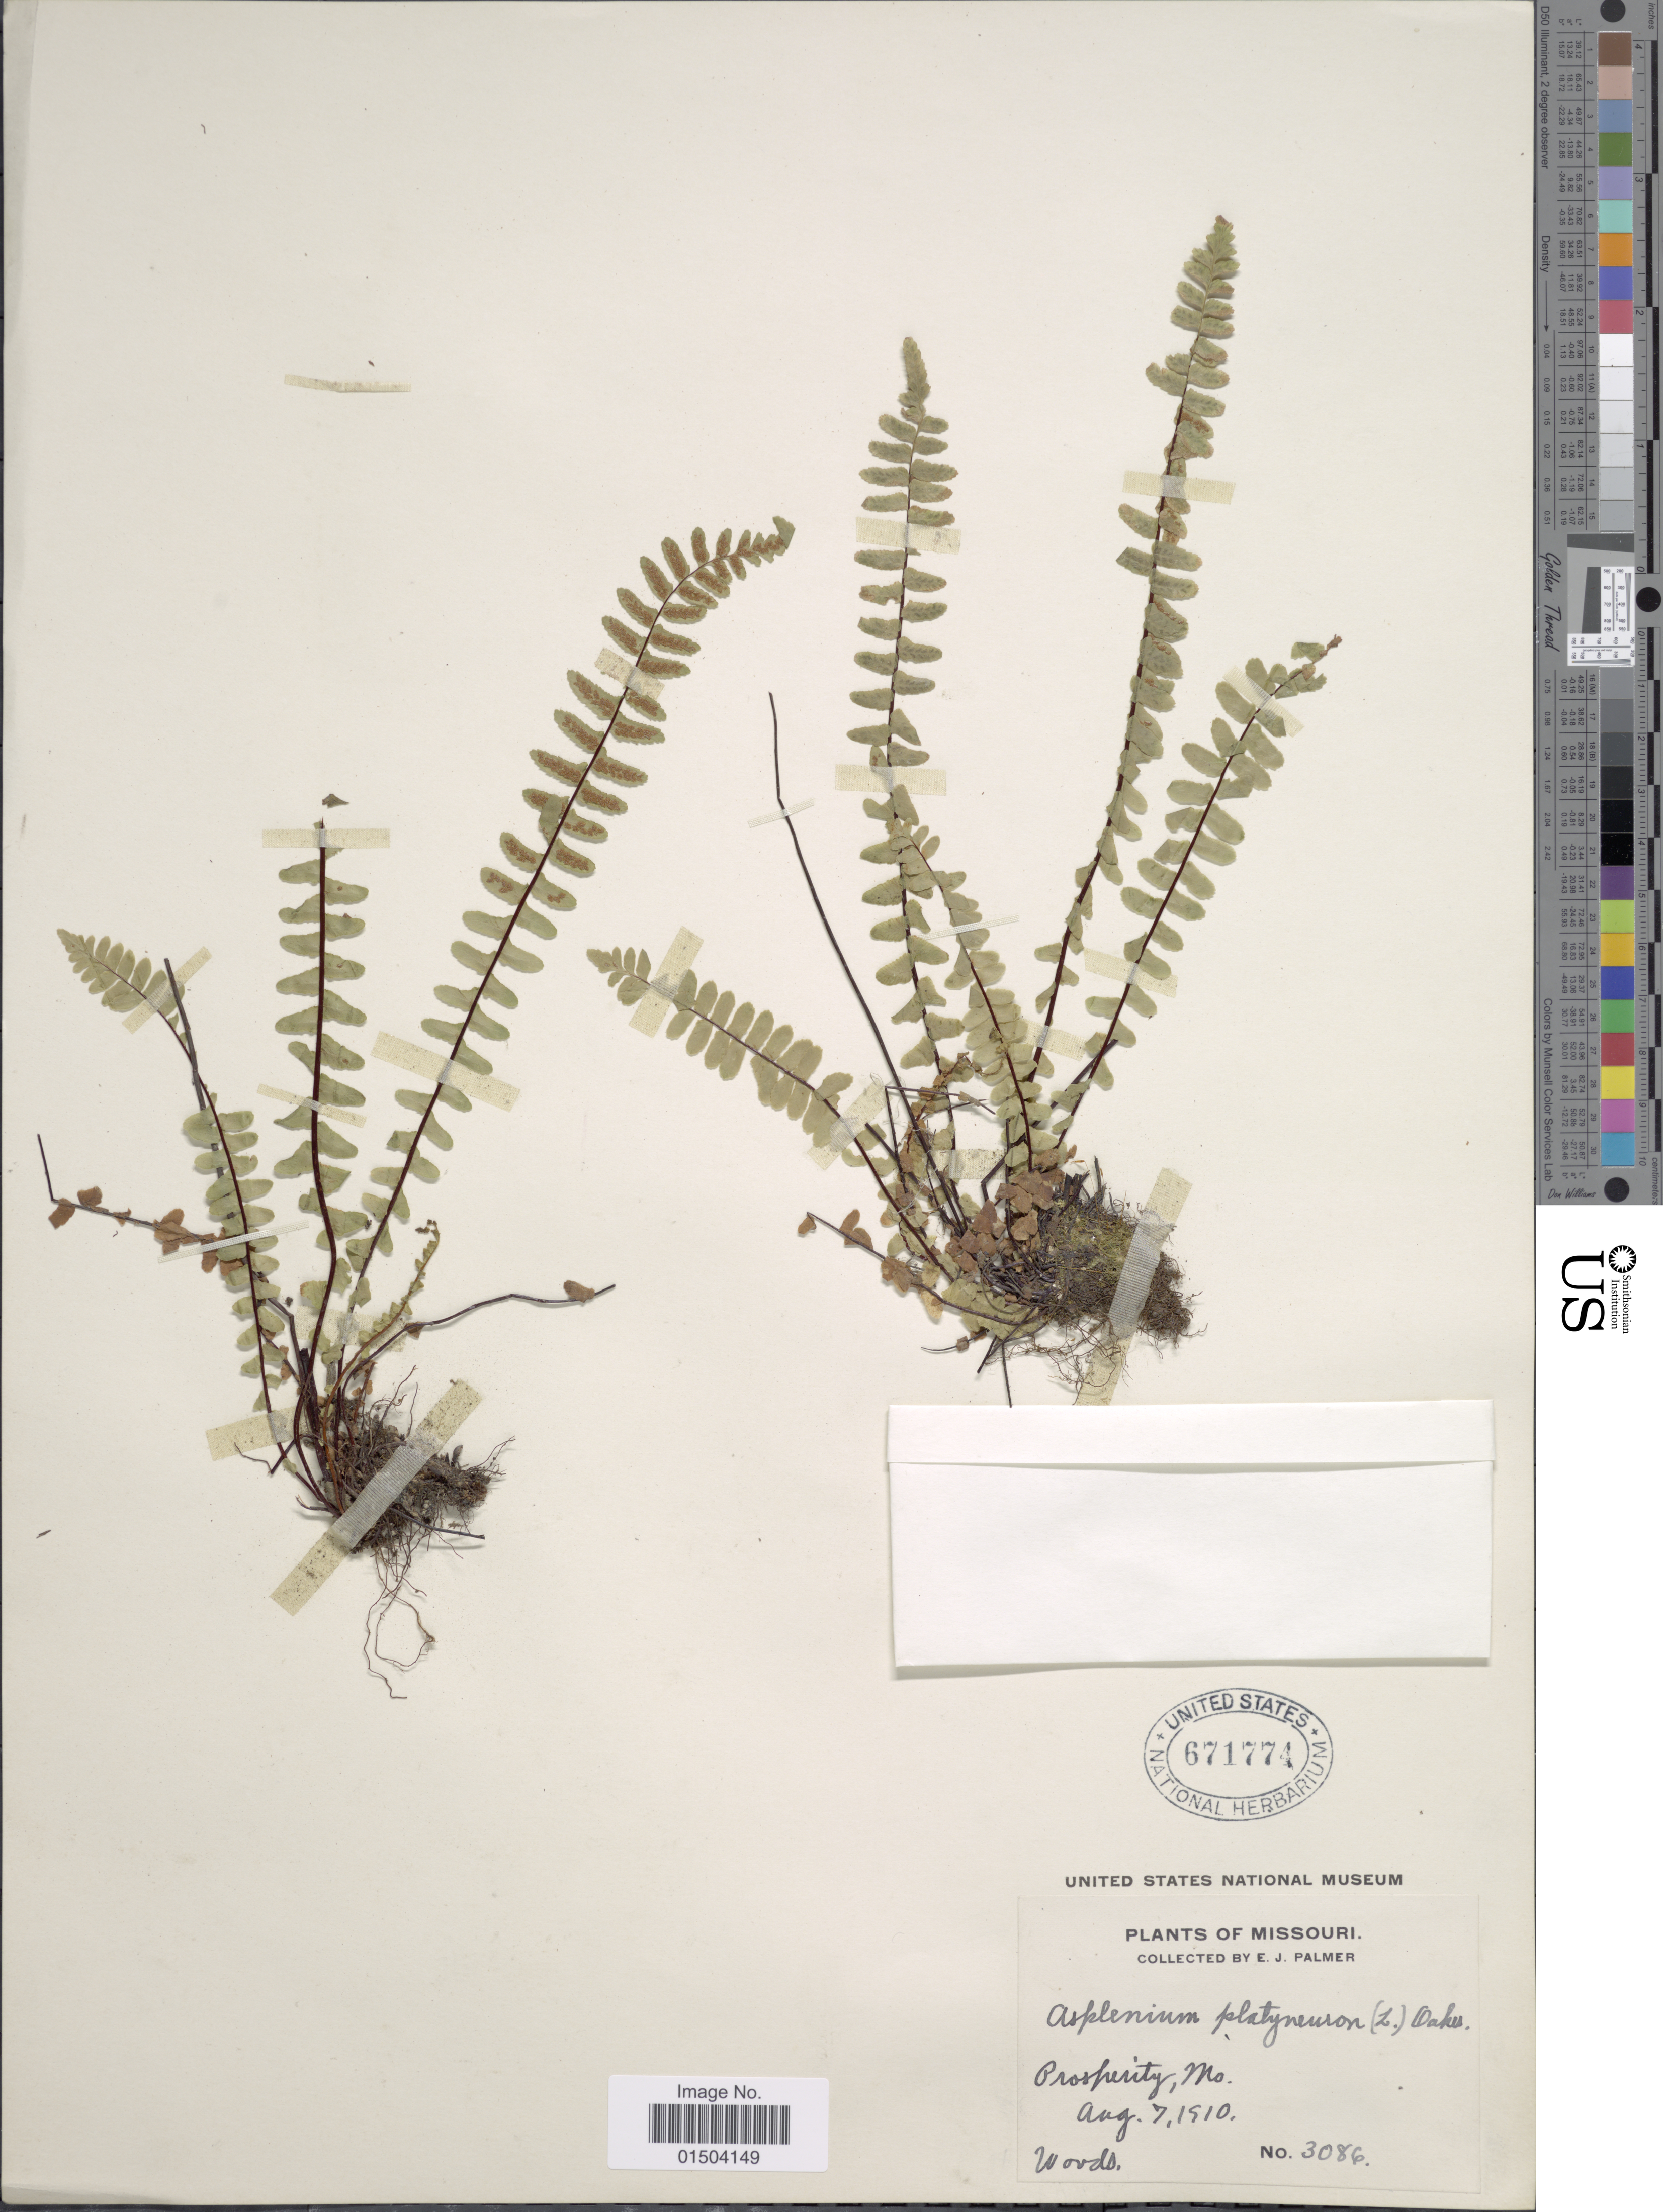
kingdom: Plantae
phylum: Tracheophyta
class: Polypodiopsida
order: Polypodiales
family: Aspleniaceae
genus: Asplenium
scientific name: Asplenium platyneuron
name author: (L.) Britton, Stearns & Poggenb.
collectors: E. J. Palmer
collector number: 3086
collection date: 1910-08-07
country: United States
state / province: Missouri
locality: Prosperity.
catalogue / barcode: US 671774